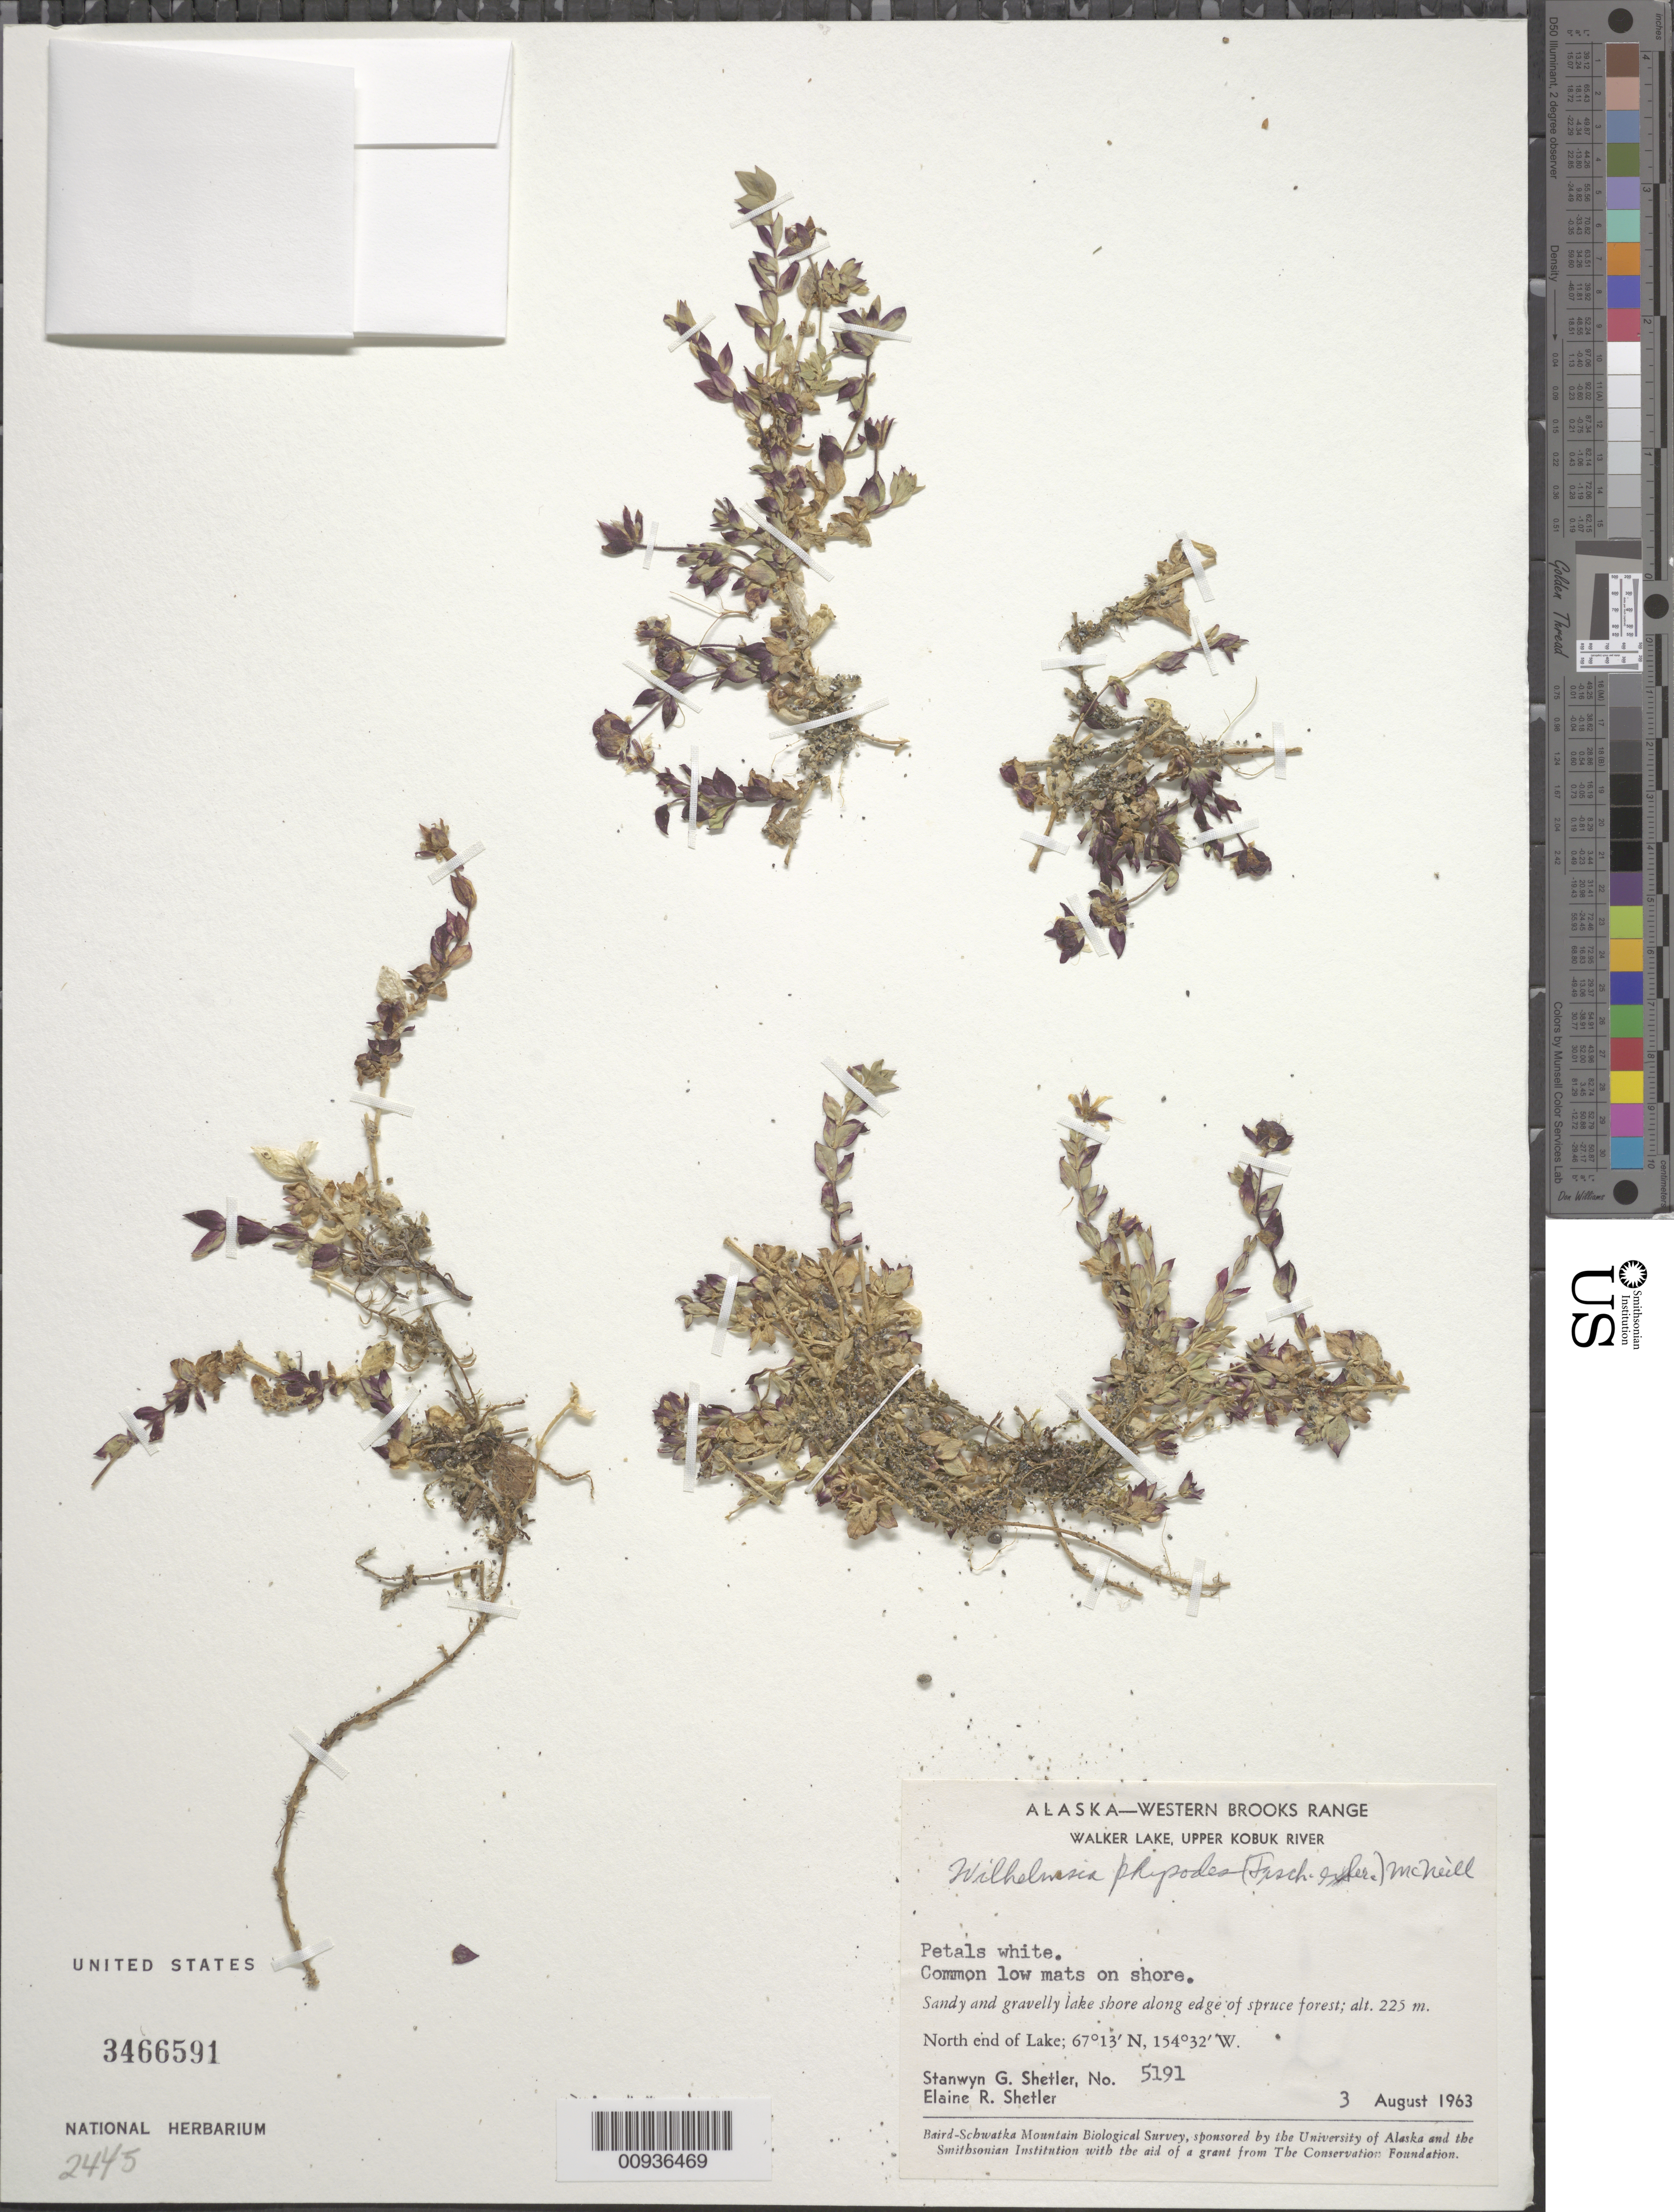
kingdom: Plantae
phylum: Tracheophyta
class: Magnoliopsida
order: Caryophyllales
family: Caryophyllaceae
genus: Wilhelmsia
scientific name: Wilhelmsia physodes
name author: (Fisch. ex Ser.) McNeill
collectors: S. Shetler & E. R. Shetler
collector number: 5191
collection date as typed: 03 Aug 1963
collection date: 1963-08-03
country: United States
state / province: Alaska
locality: North end of Walker Lake. Western Brooks Range, Upper Kobuk River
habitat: Sandy and gravelly lake shore along edge of spruce forest.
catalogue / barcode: US 3466591